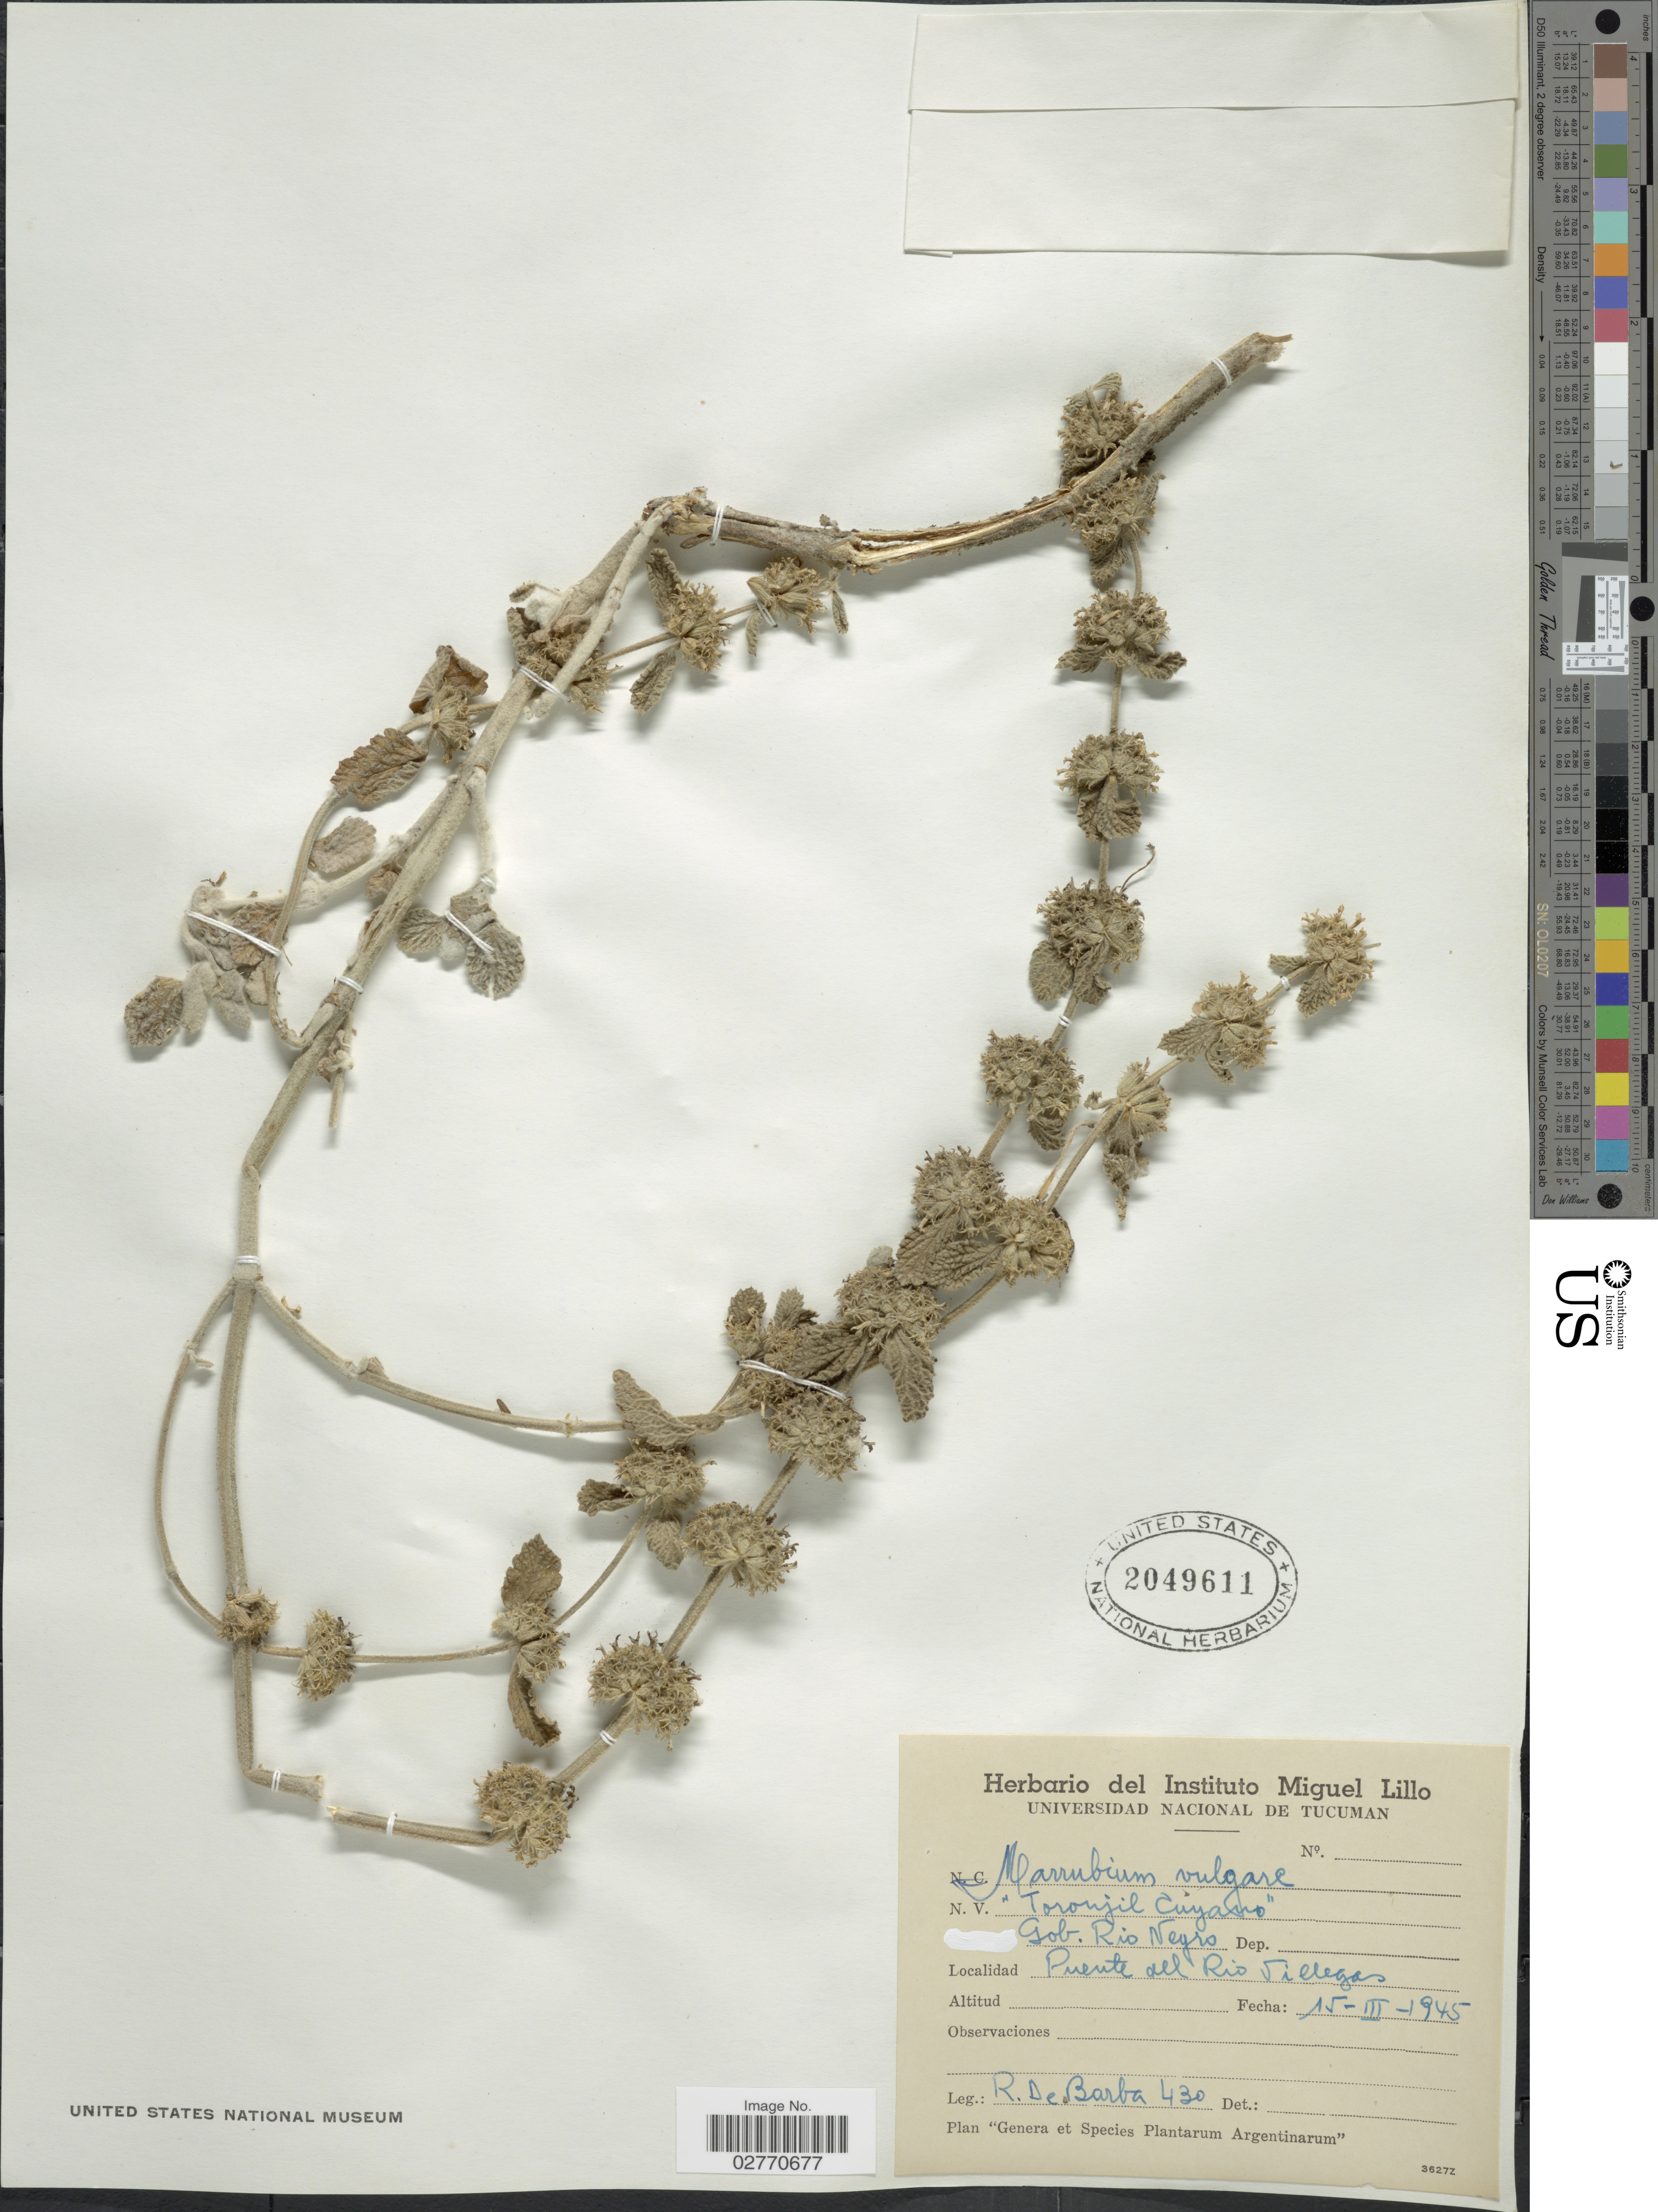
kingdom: Plantae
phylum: Tracheophyta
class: Magnoliopsida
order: Lamiales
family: Lamiaceae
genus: Marrubium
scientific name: Marrubium vulgare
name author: L.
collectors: R. De Barba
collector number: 430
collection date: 1945-03-15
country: Argentina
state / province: Rio Negro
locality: Gob. Rio Negro, Puente del Rio Villegas.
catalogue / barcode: US 2049611